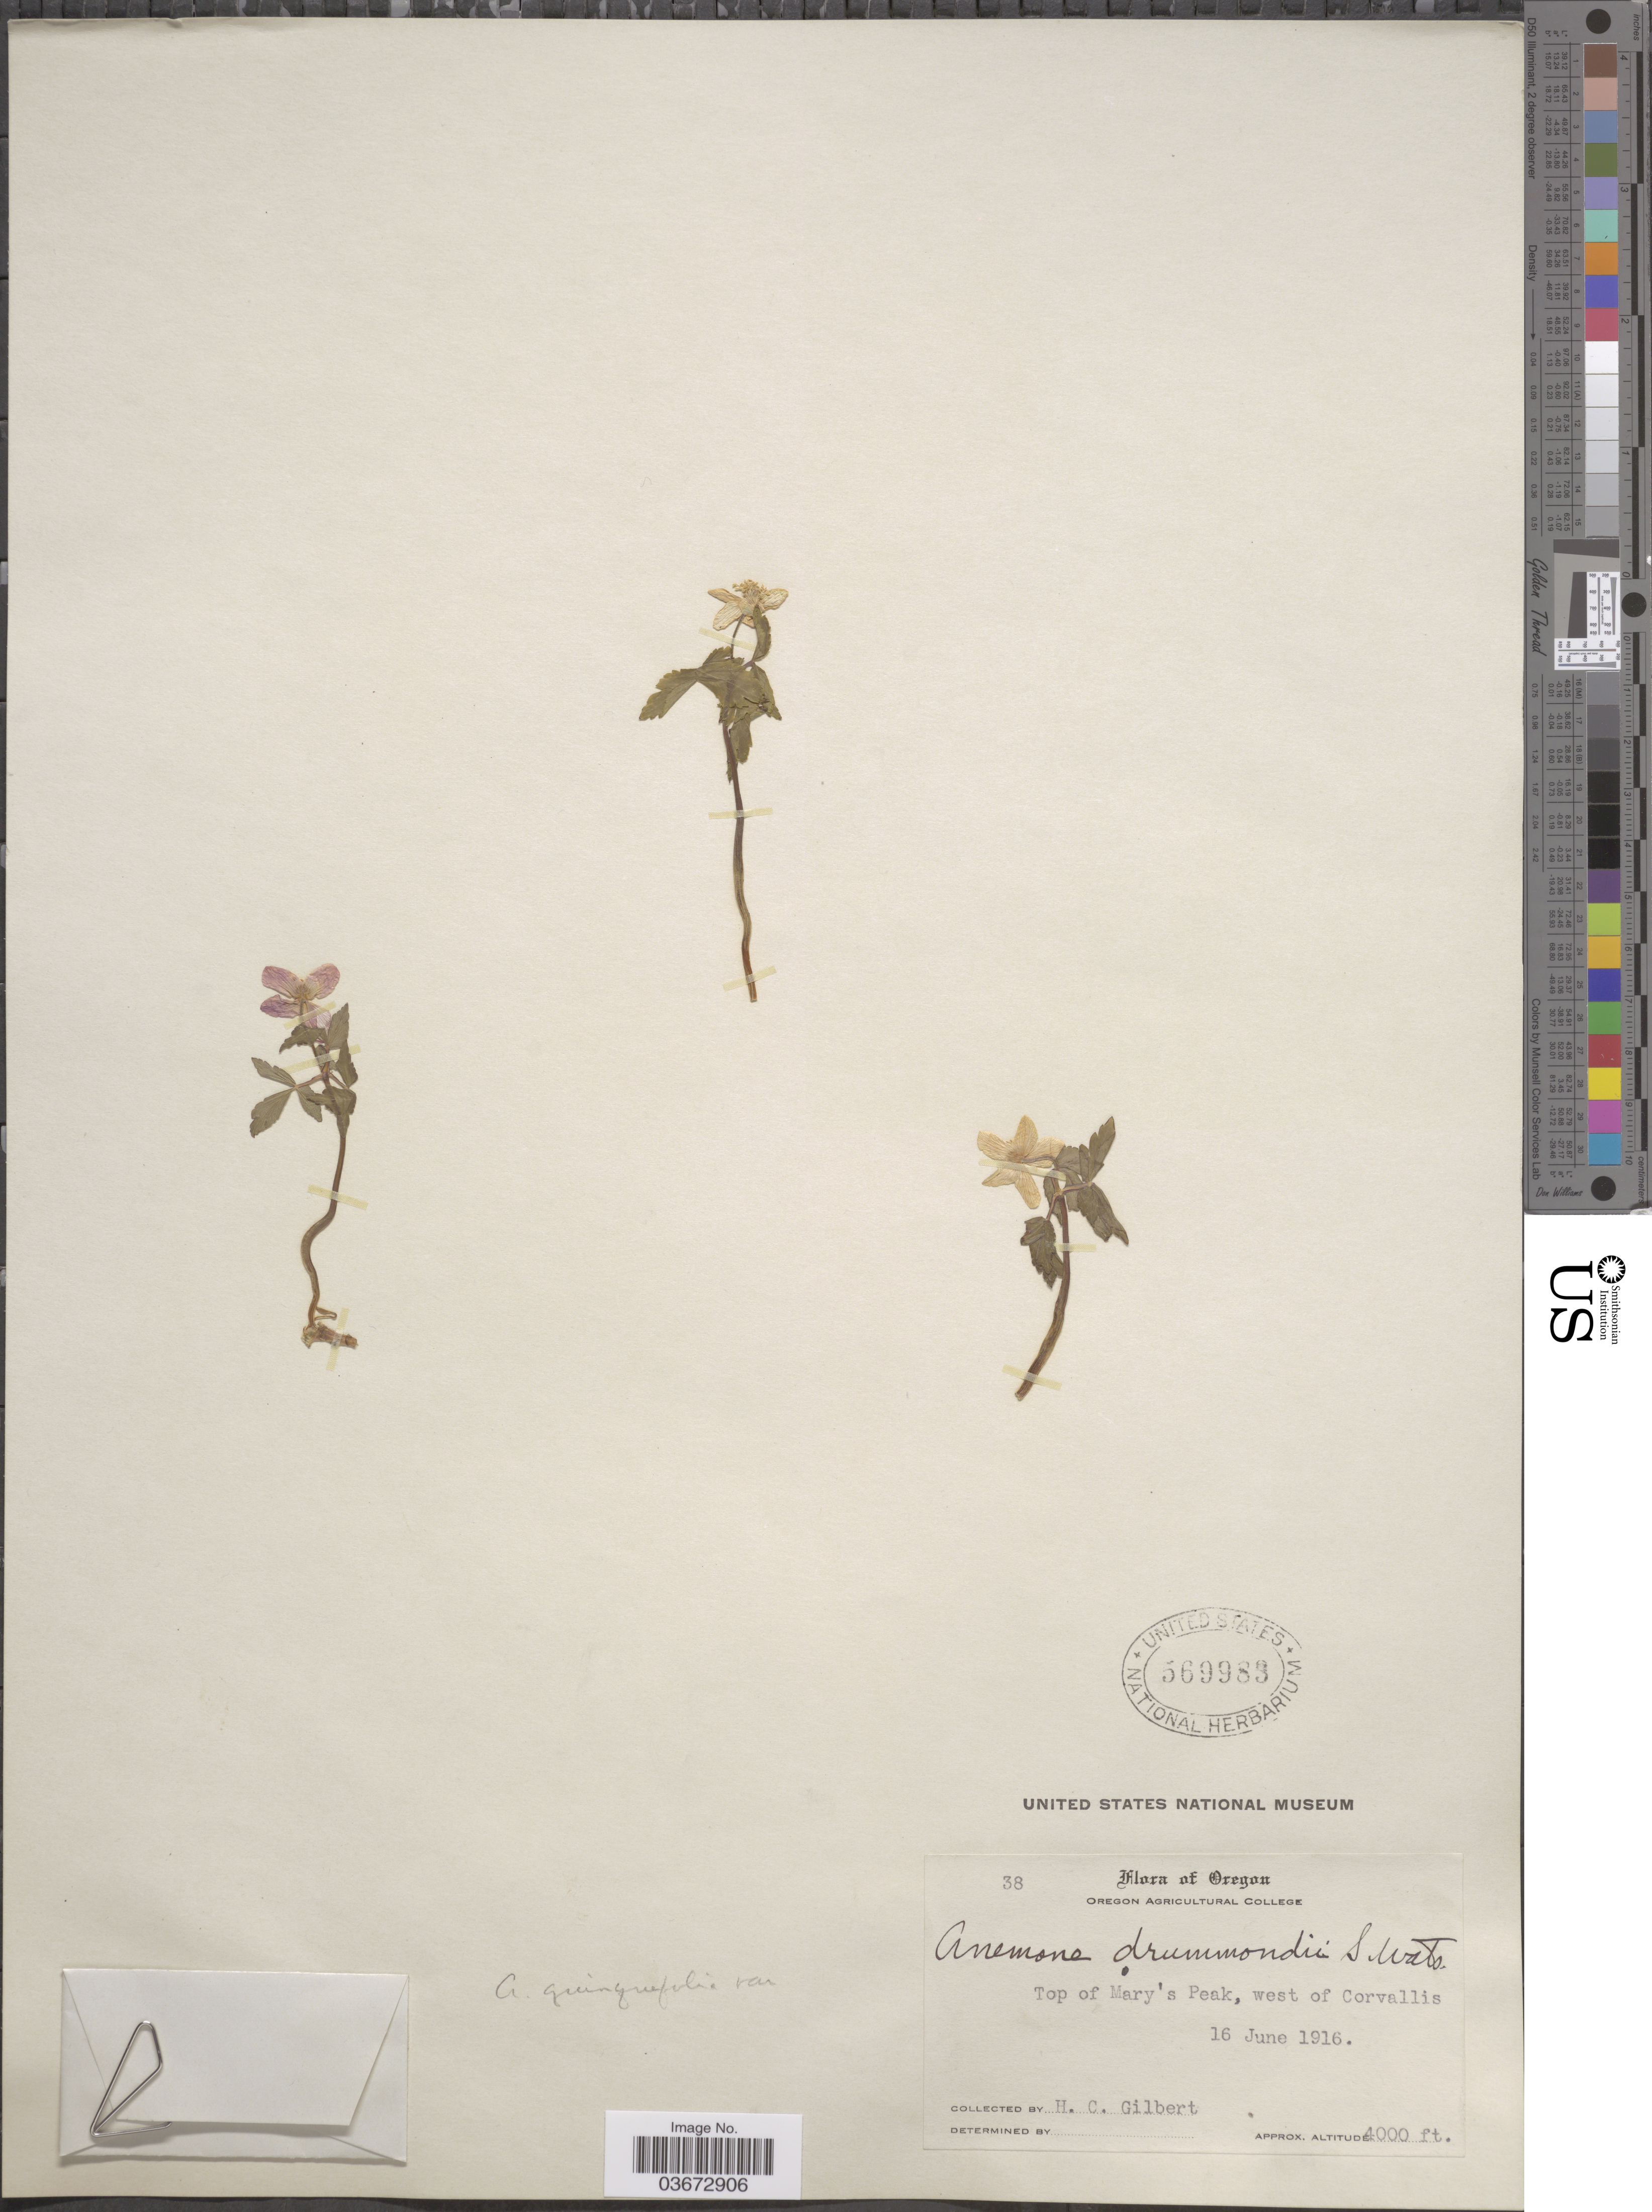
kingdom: Plantae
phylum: Tracheophyta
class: Magnoliopsida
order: Ranunculales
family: Ranunculaceae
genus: Anemone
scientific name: Anemone quinquefolia var. grayi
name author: (Behr ex Kellogg) Jeps.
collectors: H. Gilbert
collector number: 38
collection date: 1916-06-16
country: United States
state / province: Oregon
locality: Top of Mary's Peak, west of Corvallis.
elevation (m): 1219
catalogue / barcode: US 569983